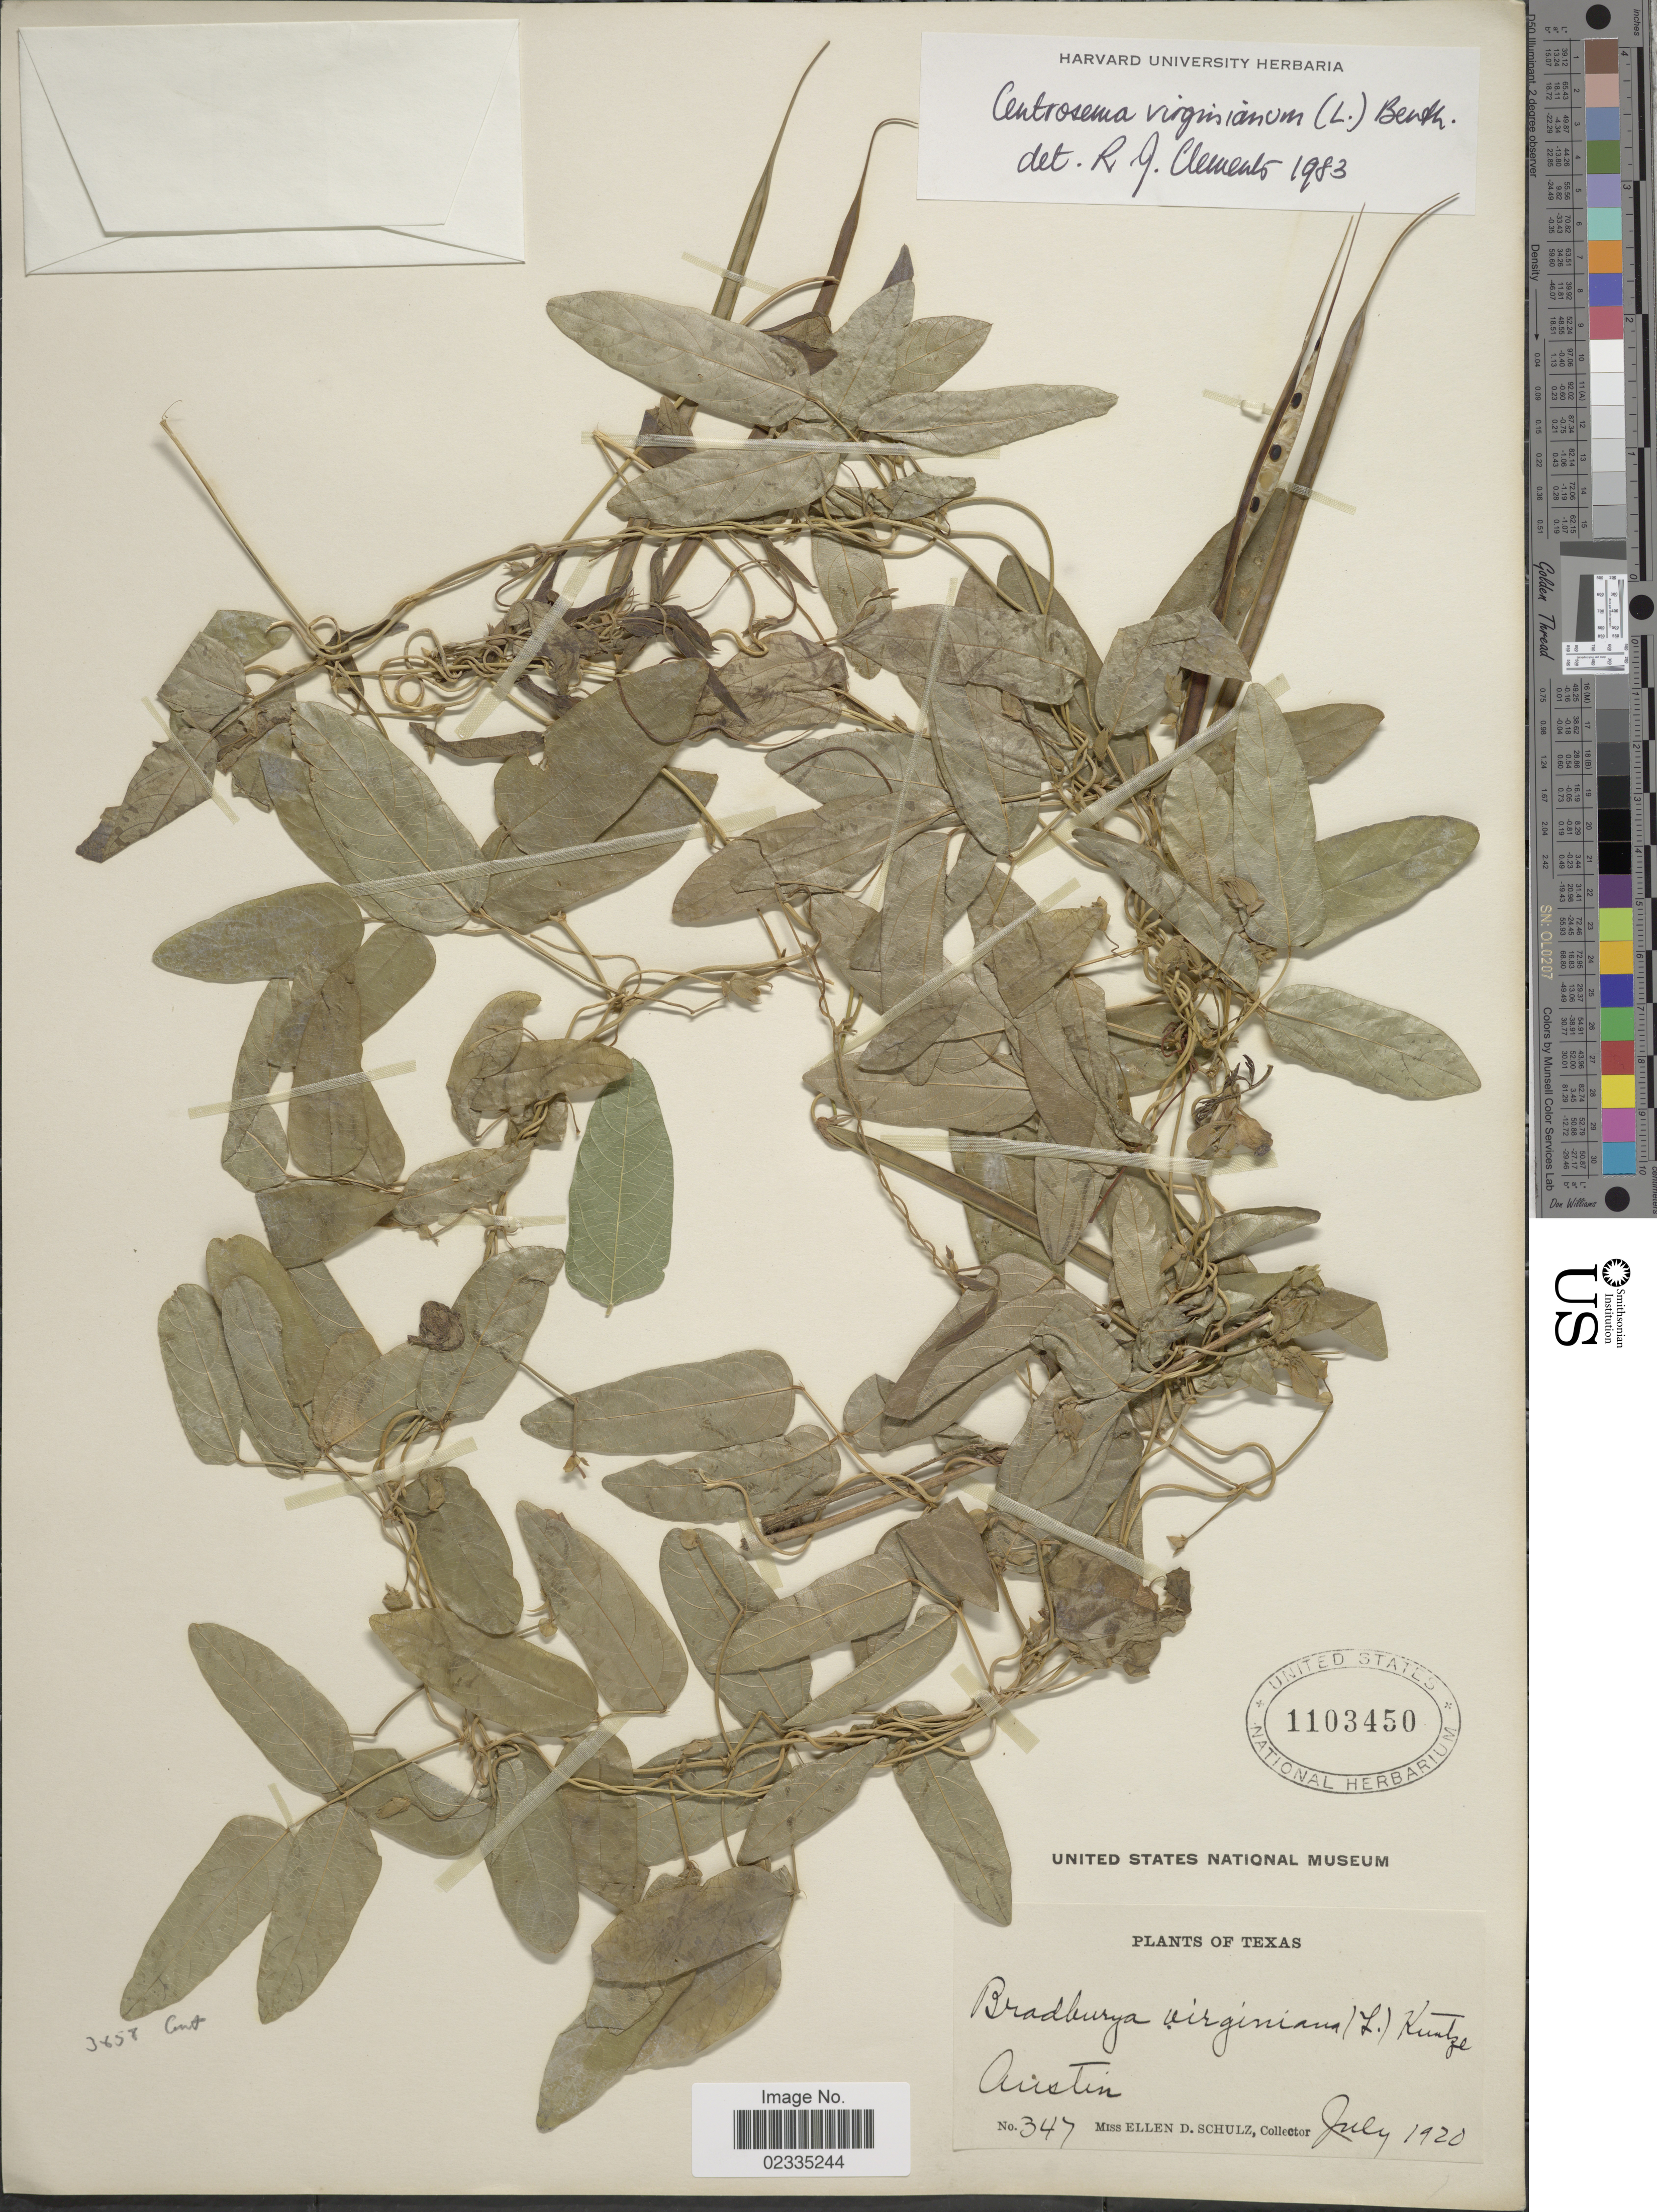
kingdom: Plantae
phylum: Tracheophyta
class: Magnoliopsida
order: Fabales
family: Fabaceae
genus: Centrosema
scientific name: Centrosema virginianum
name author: (L.) Benth.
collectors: E. D. Schulz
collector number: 347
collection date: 1920-07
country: United States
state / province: Texas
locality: Austin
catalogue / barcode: US 1103450